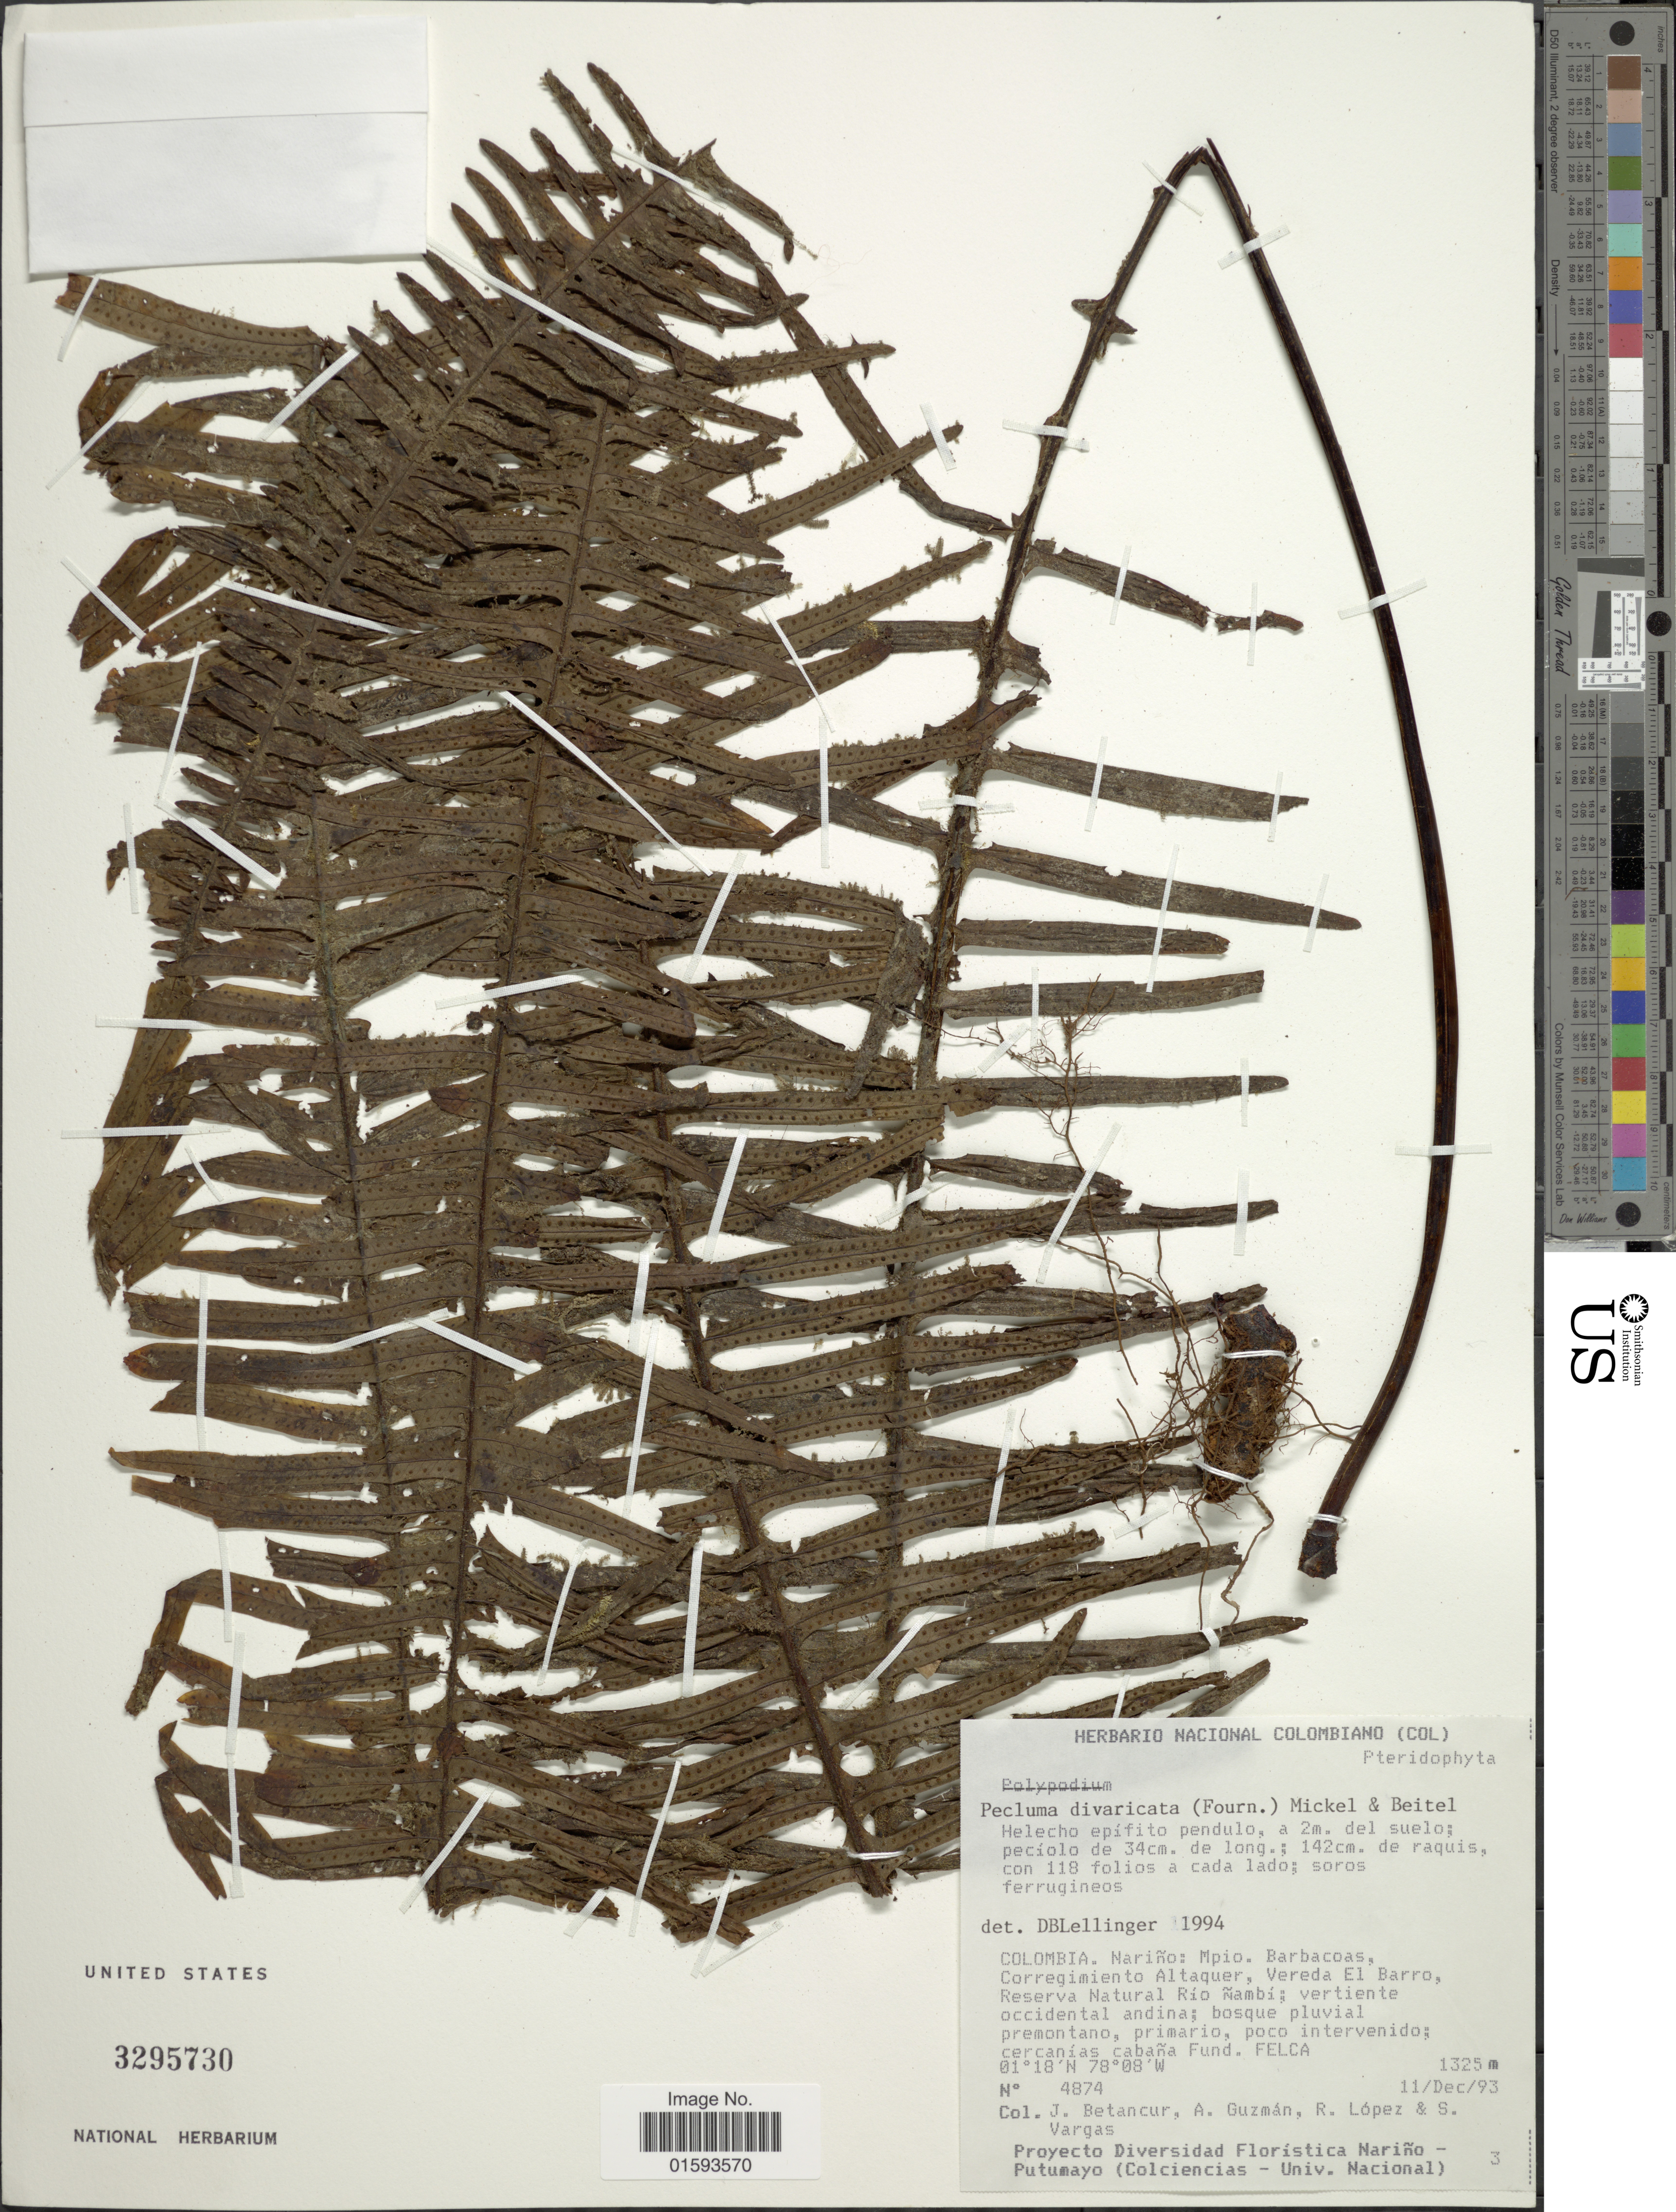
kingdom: Plantae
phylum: Tracheophyta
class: Polypodiopsida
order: Polypodiales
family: Polypodiaceae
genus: Pecluma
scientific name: Pecluma divaricata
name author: (E. Fourn.) Mickel & Beitel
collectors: J. Betancur, A. Guzman, R. Lopez & S. Vargas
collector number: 4874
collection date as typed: Transcribed d/m/y: 11/12/93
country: Colombia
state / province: Nariño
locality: Mpio. Barbacoas. Corregimiento Altaquer, Vereda El Barro, Reserva Natural Rio Nambi; vertiente occidental andina: bosque pluvial premontanto, primario, poco intervenido; cercanias cabana Funds. Felca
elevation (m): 1325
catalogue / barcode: US 3295730